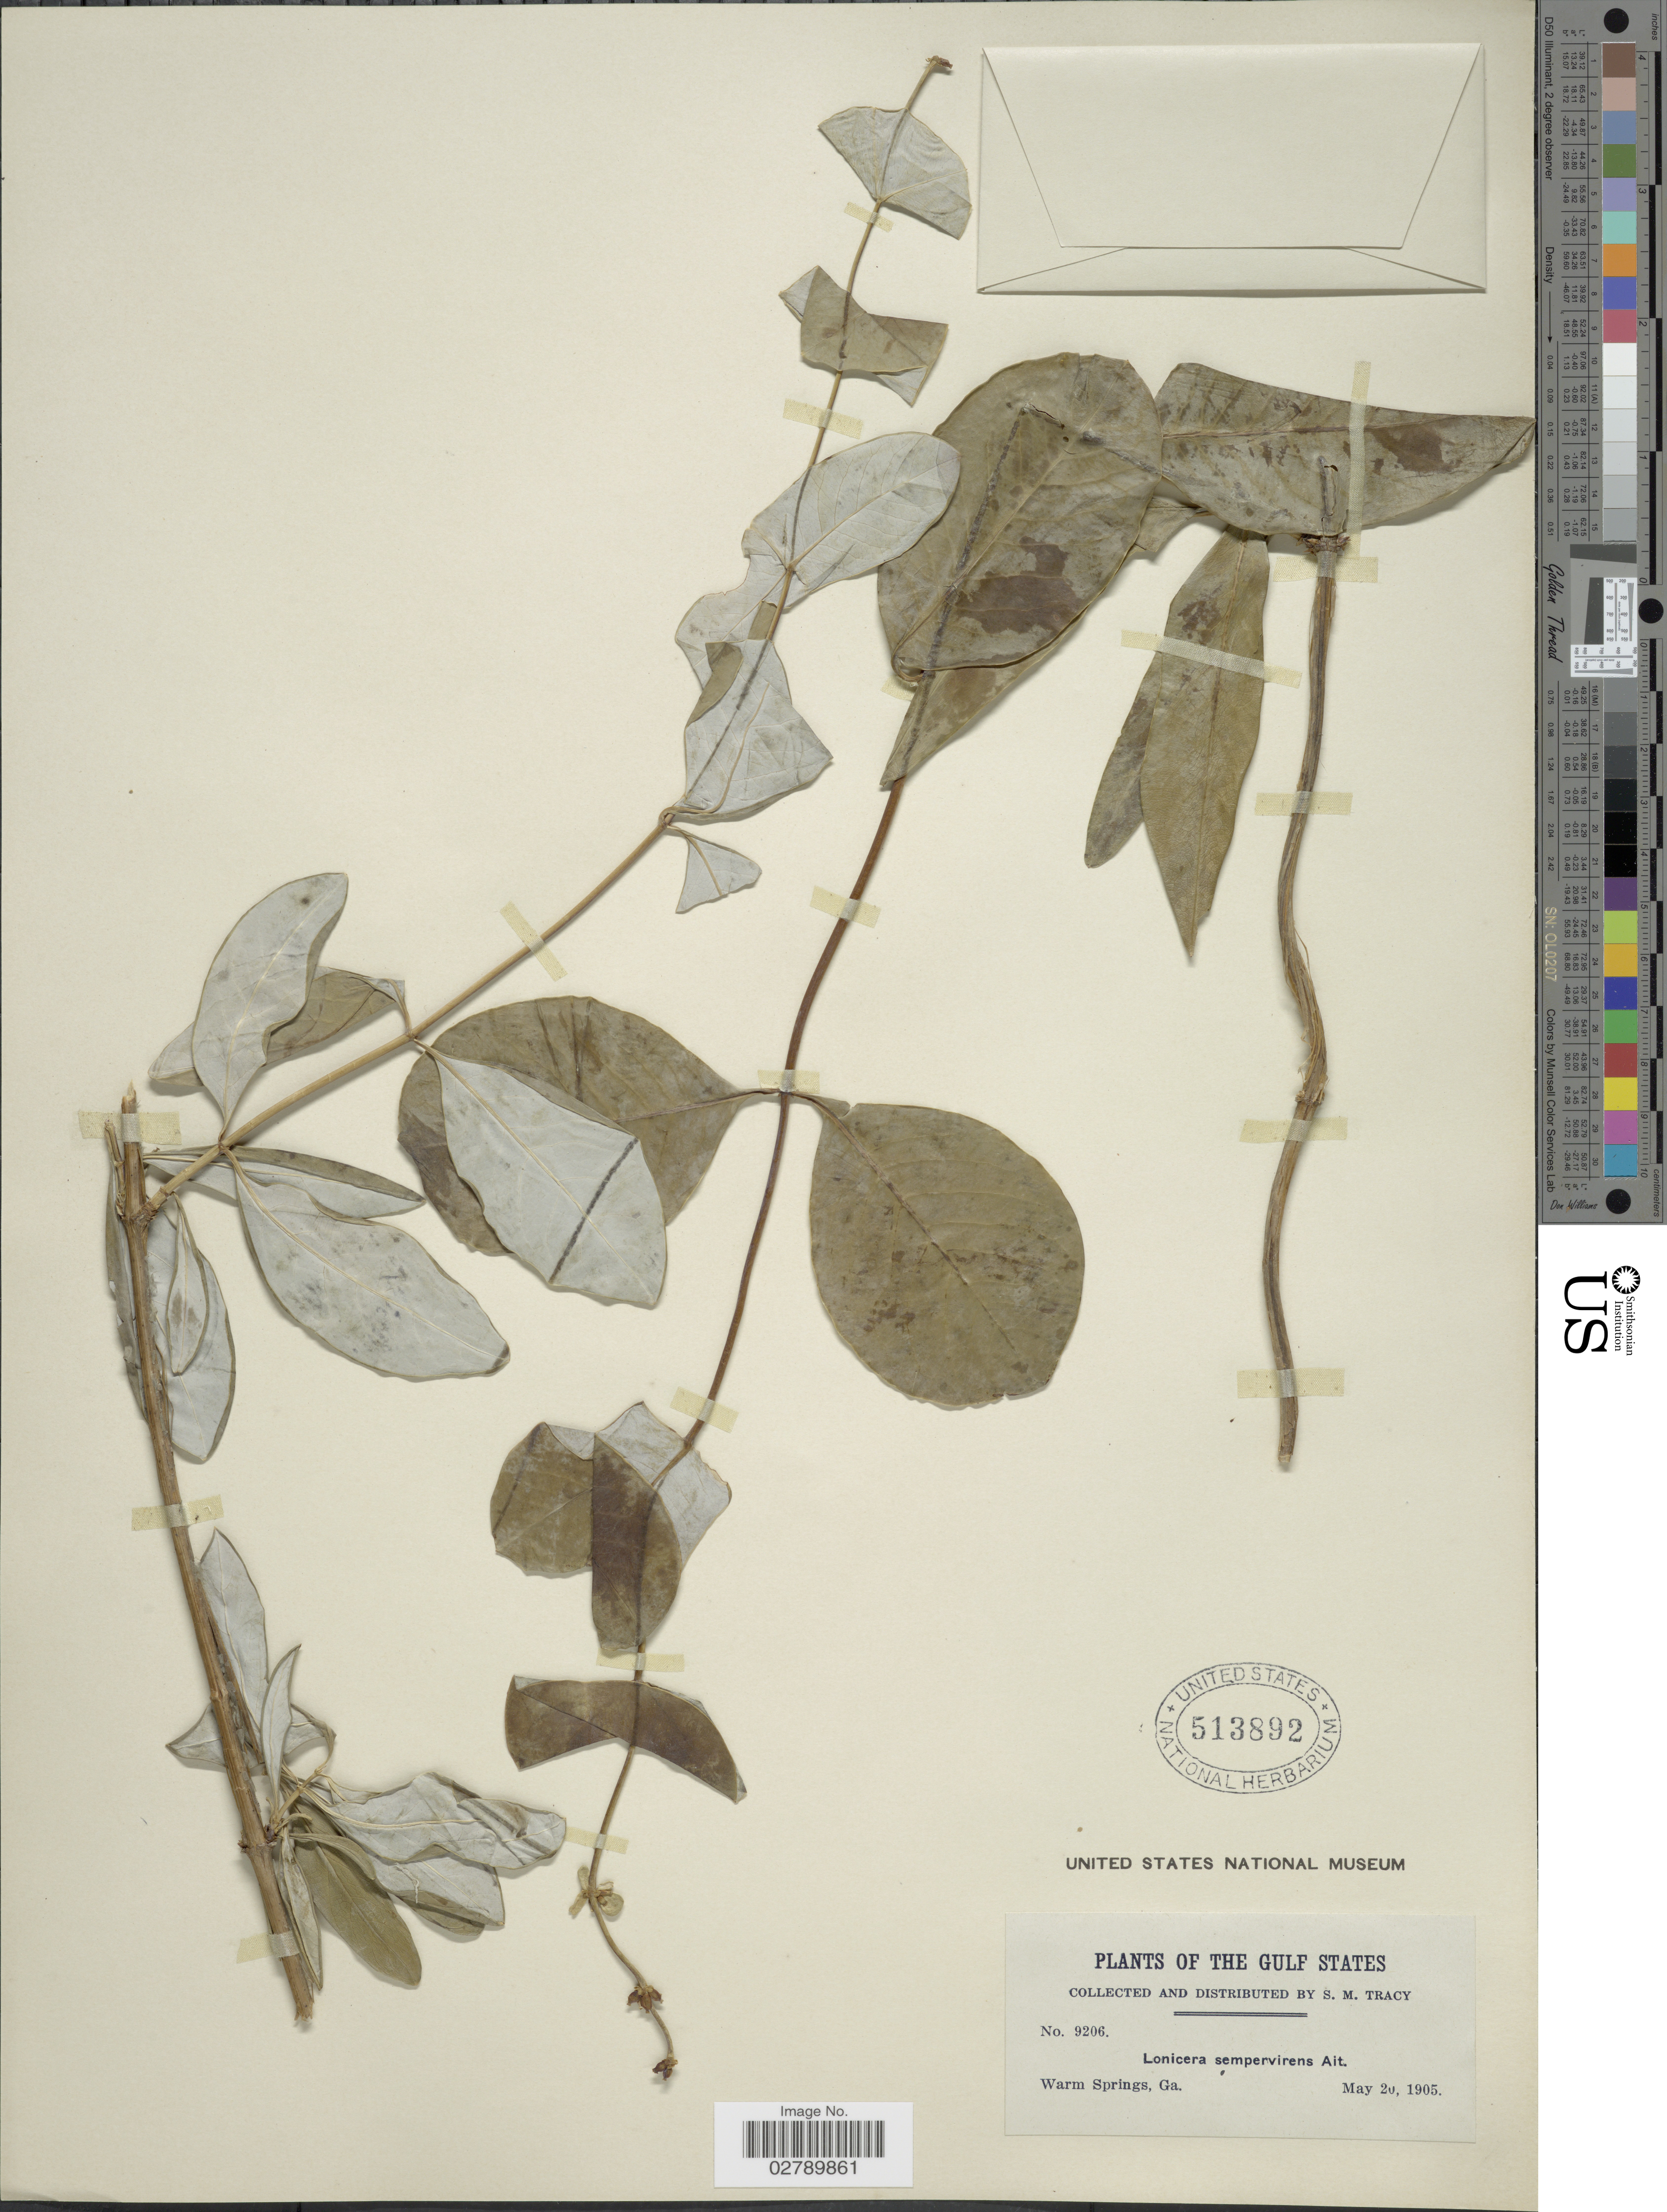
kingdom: Plantae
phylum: Tracheophyta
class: Magnoliopsida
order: Dipsacales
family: Caprifoliaceae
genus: Lonicera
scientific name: Lonicera sempervirens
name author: L.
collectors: S. M. Tracy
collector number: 9206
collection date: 1905-05-20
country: United States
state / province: Georgia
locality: Gulf States. Warm Springs.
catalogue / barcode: US 513892